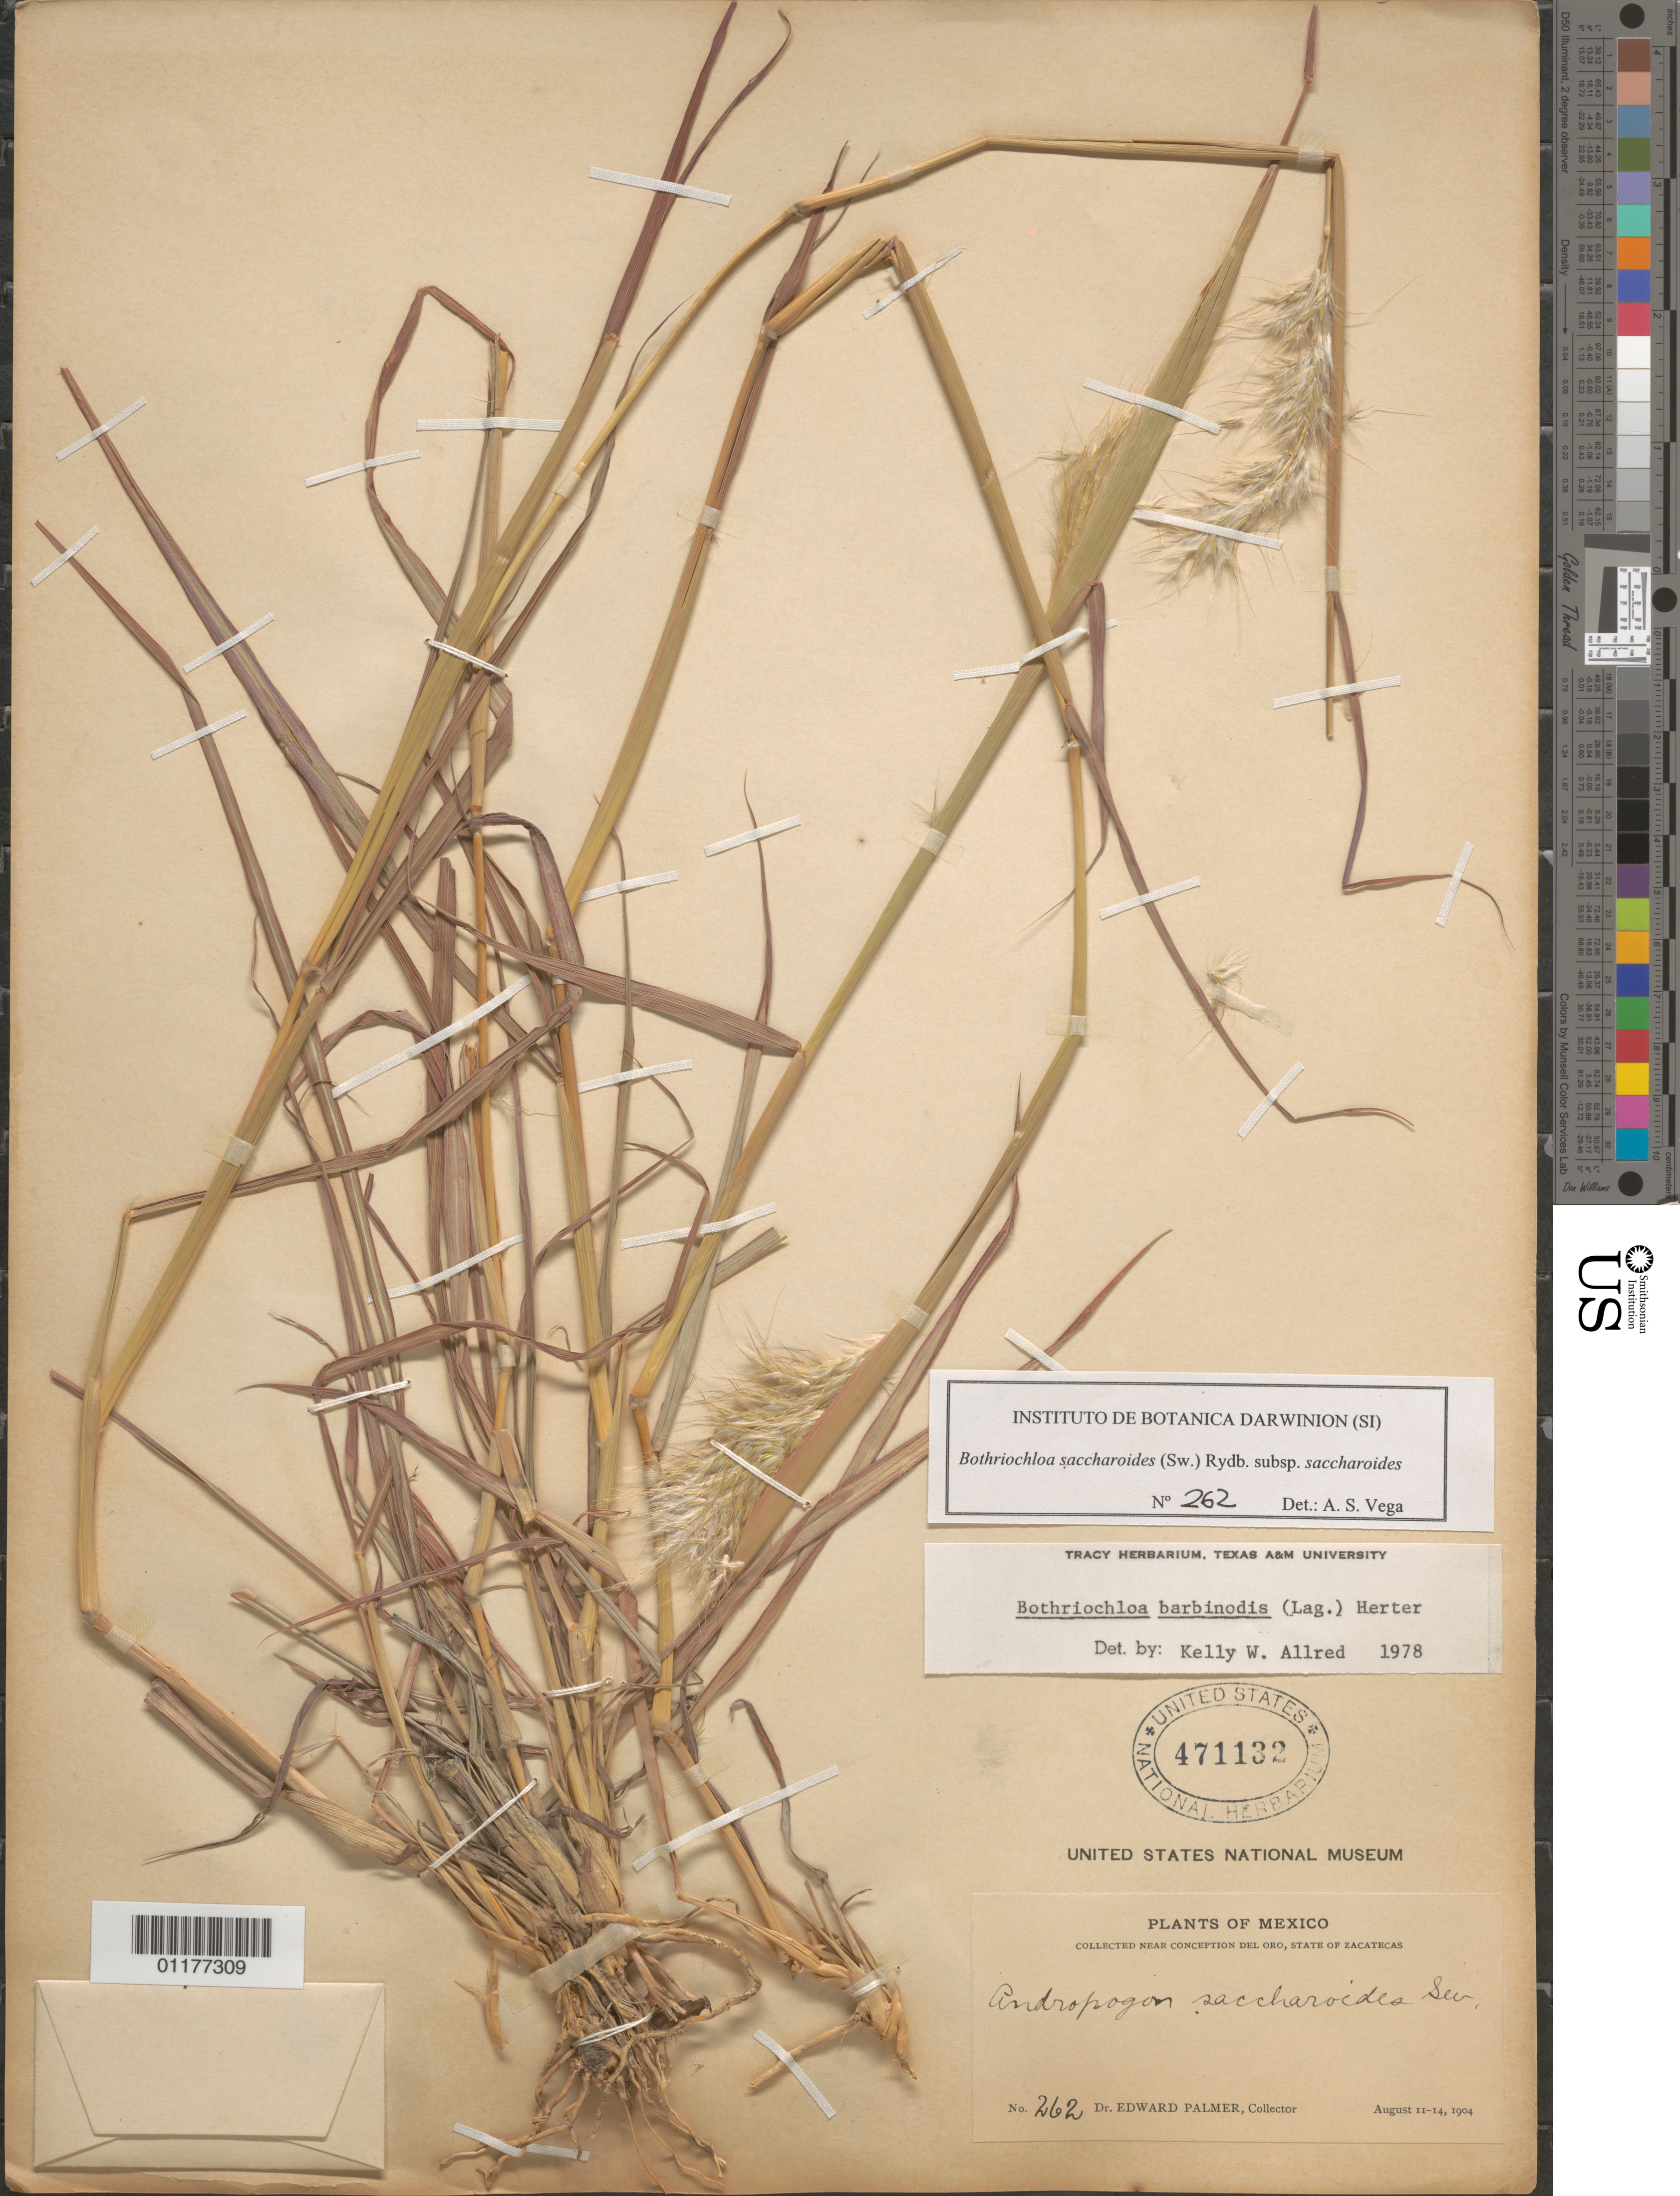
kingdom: Plantae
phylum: Tracheophyta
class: Liliopsida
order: Poales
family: Poaceae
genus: Bothriochloa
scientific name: Bothriochloa saccharoides subsp. saccharoides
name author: (Sw.) Rydb.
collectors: E. Palmer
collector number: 262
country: Mexico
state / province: Zacatecas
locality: Near Conception del Oro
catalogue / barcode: US 471132